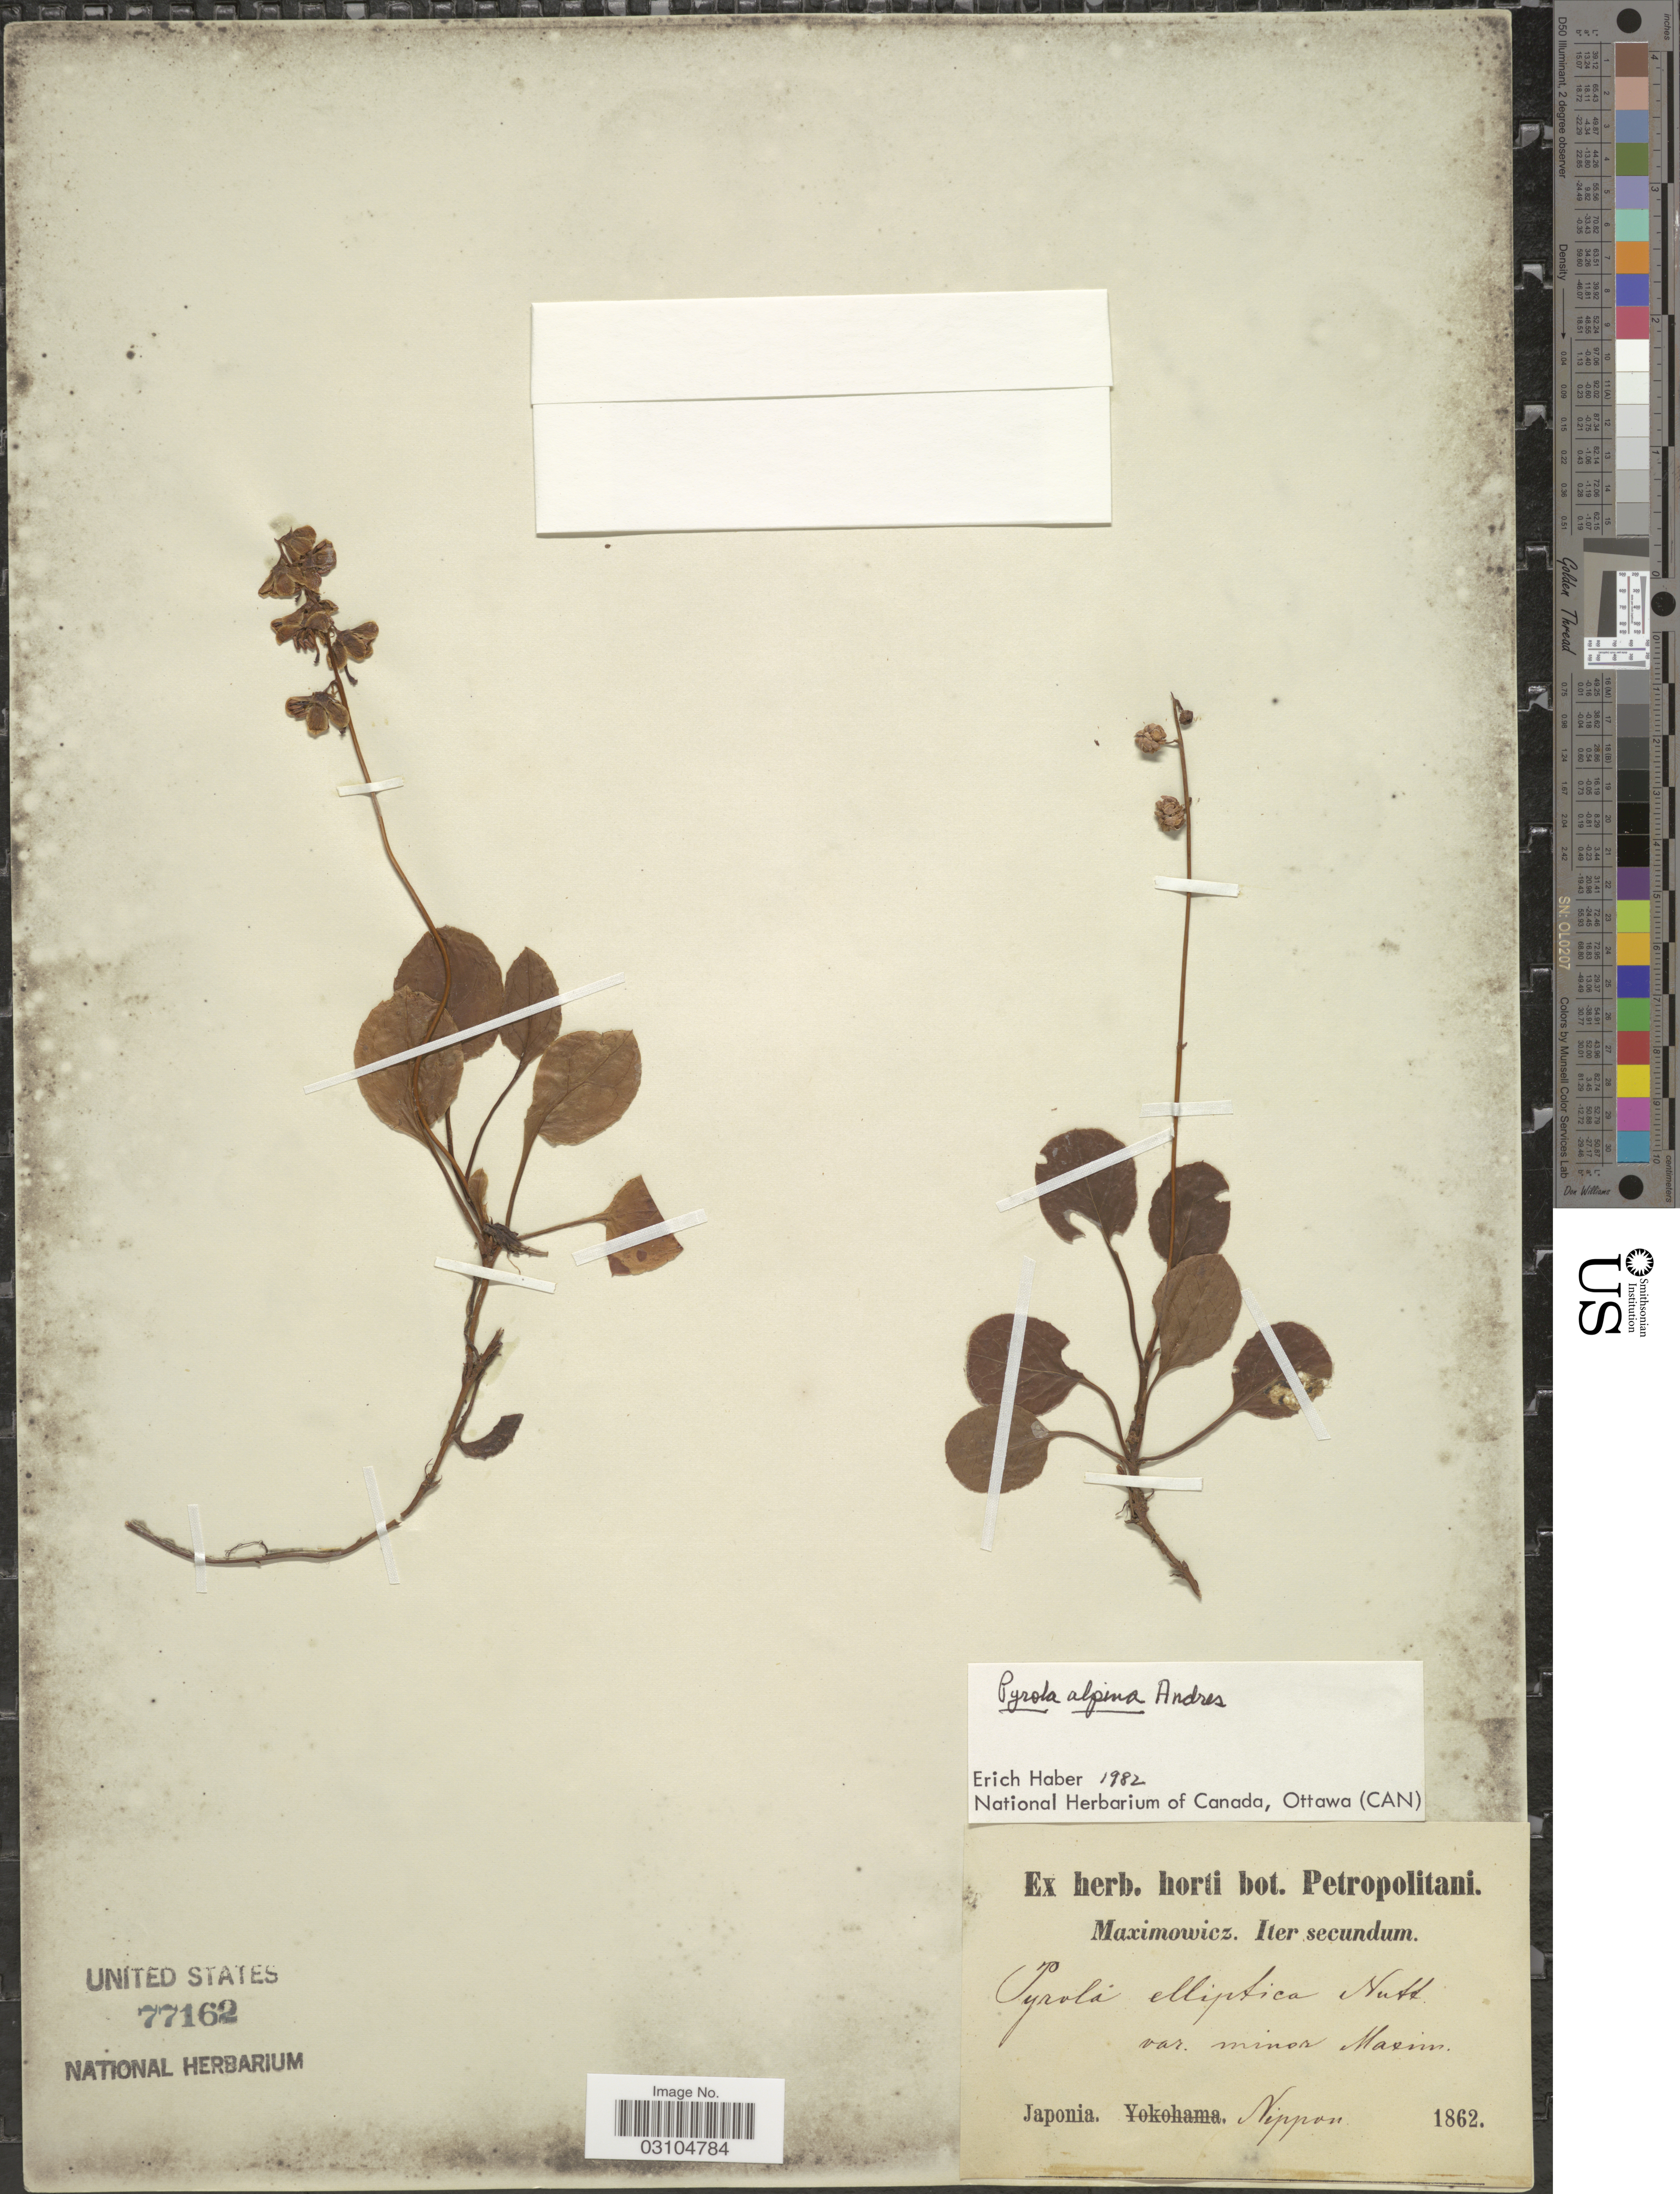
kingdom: Plantae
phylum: Tracheophyta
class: Magnoliopsida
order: Ericales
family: Ericaceae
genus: Pyrola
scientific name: Pyrola alpina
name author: Andres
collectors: -. Maximowicz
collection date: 1862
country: Japan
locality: Japonia. Nippon.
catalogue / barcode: US 77162